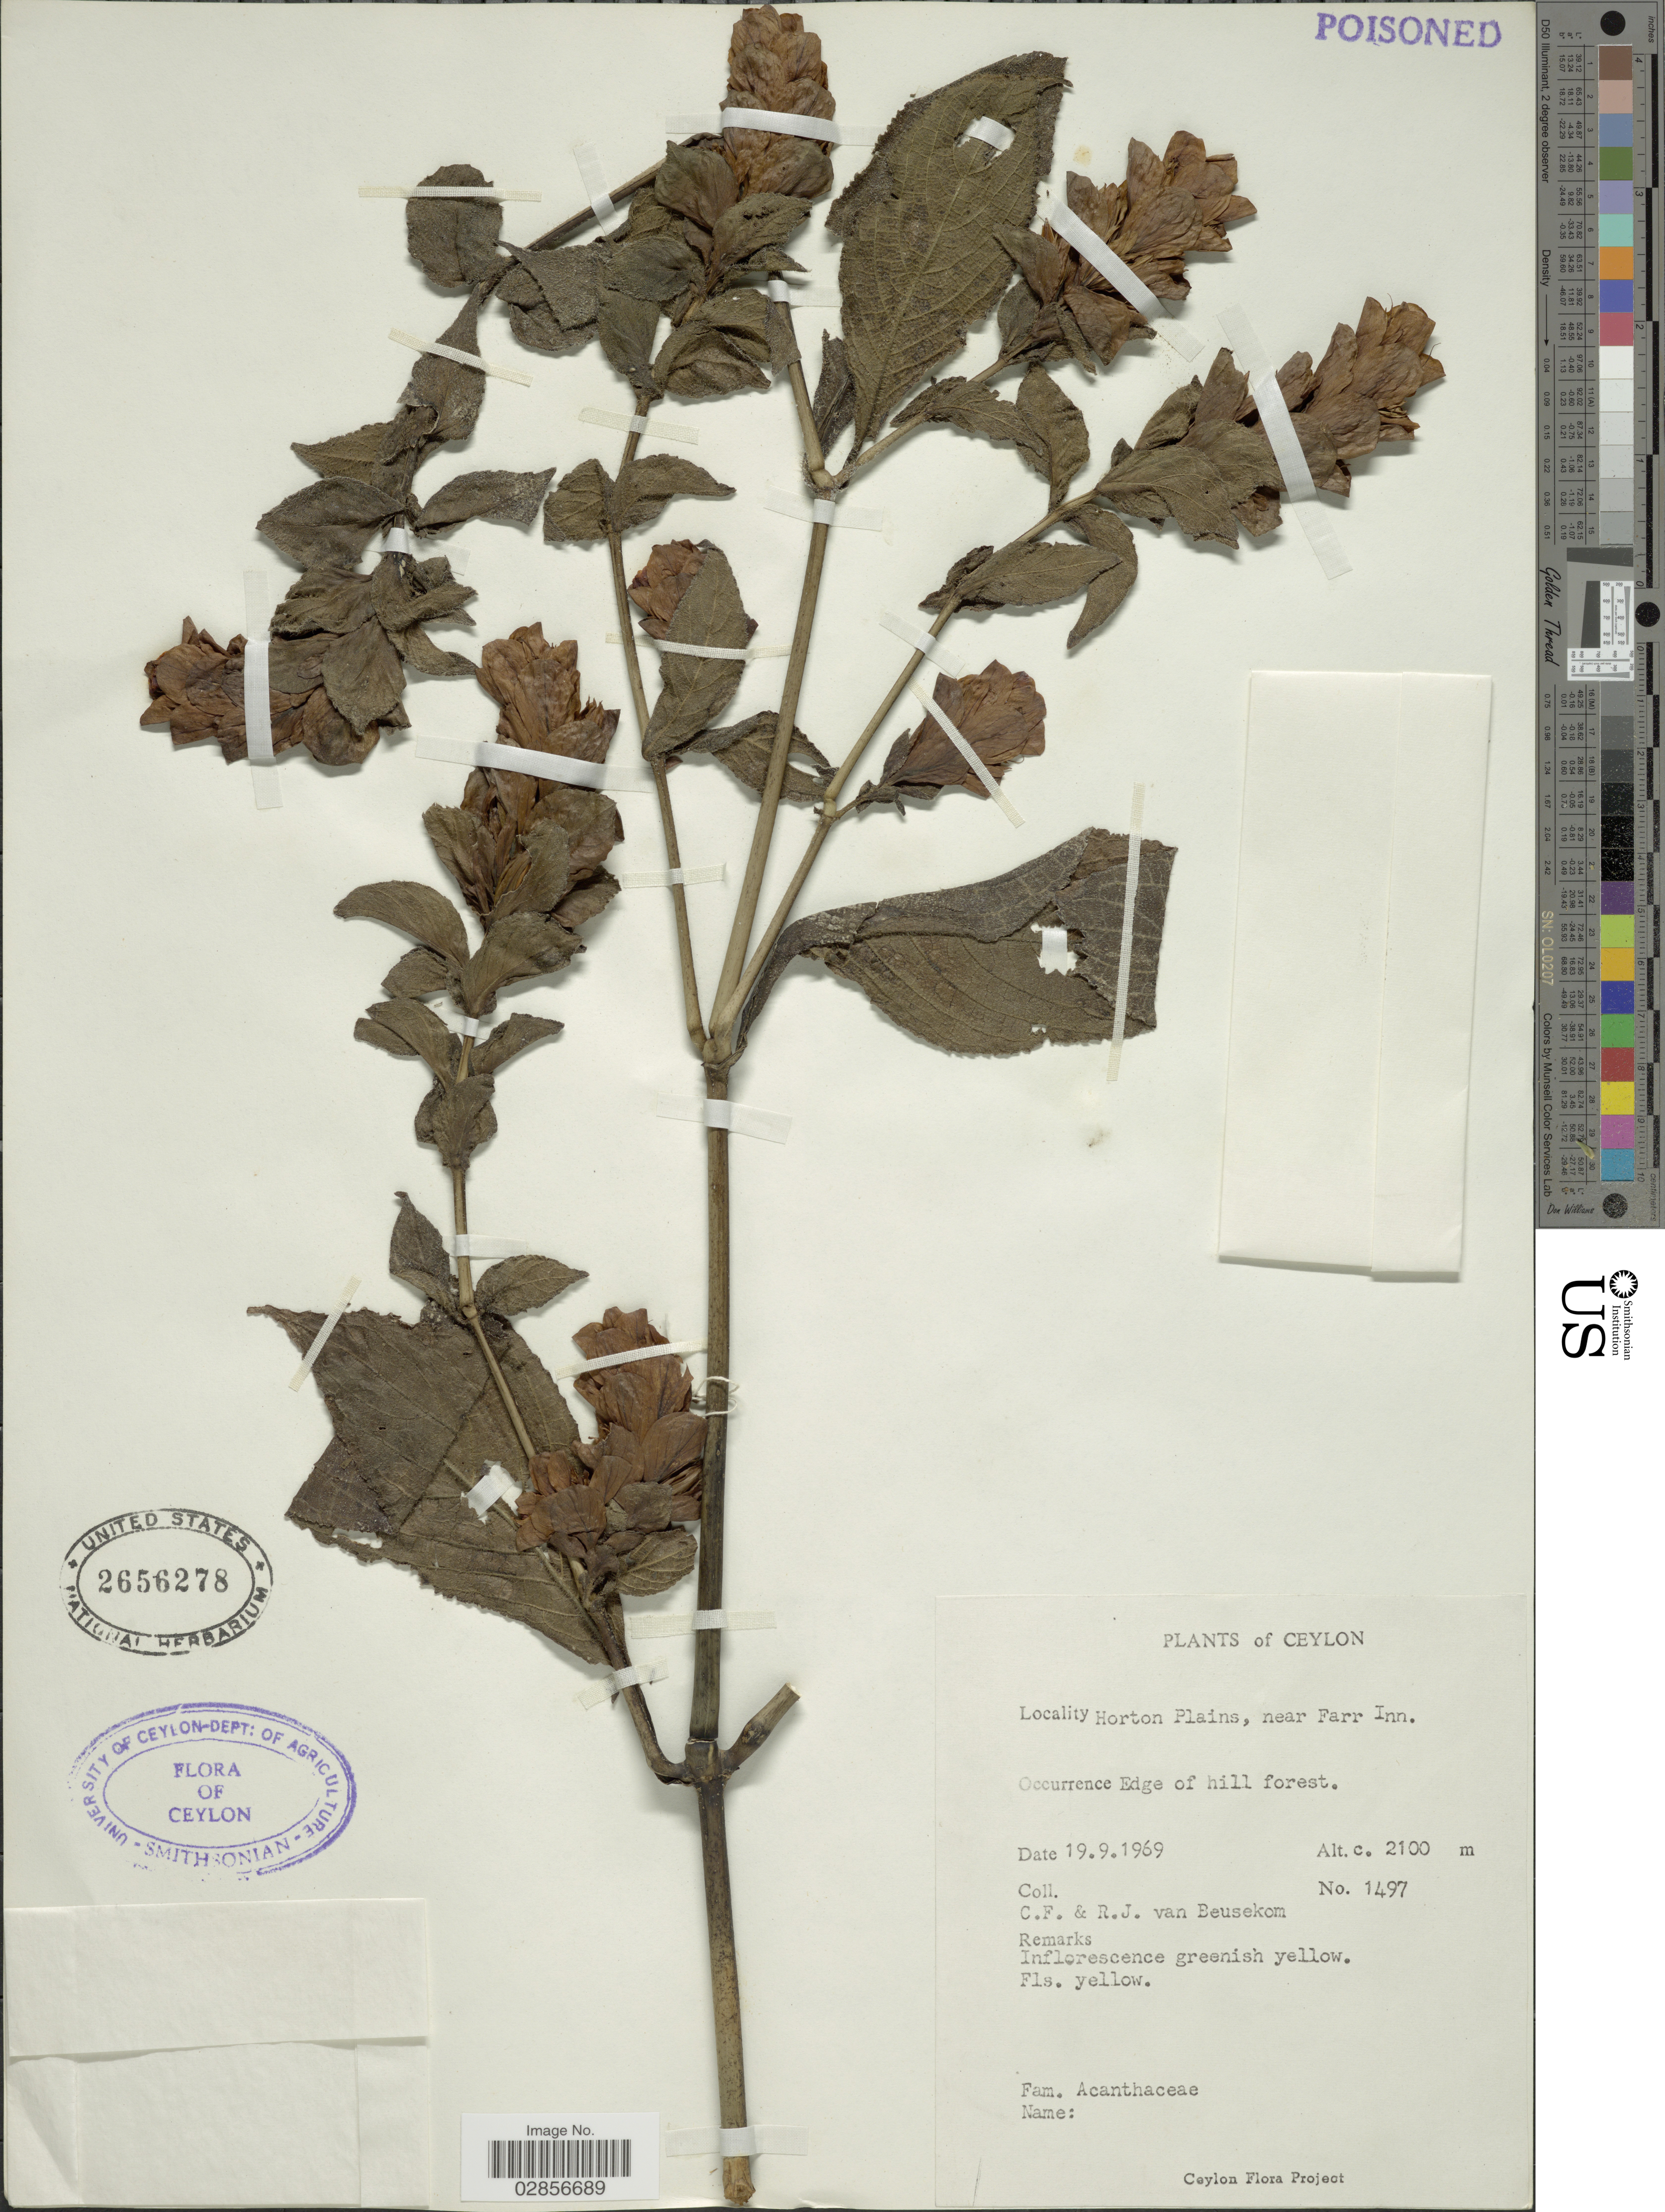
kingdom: Plantae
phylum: Tracheophyta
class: Magnoliopsida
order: Lamiales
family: Acanthaceae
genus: Strobilanthes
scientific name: Strobilanthes sp.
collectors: C. F. Beusekom & R. Van Beusekom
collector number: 1497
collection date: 1969-09-19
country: Sri Lanka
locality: Ceylon, Horton Plains, near Farr Inn.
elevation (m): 2100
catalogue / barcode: US 2656278